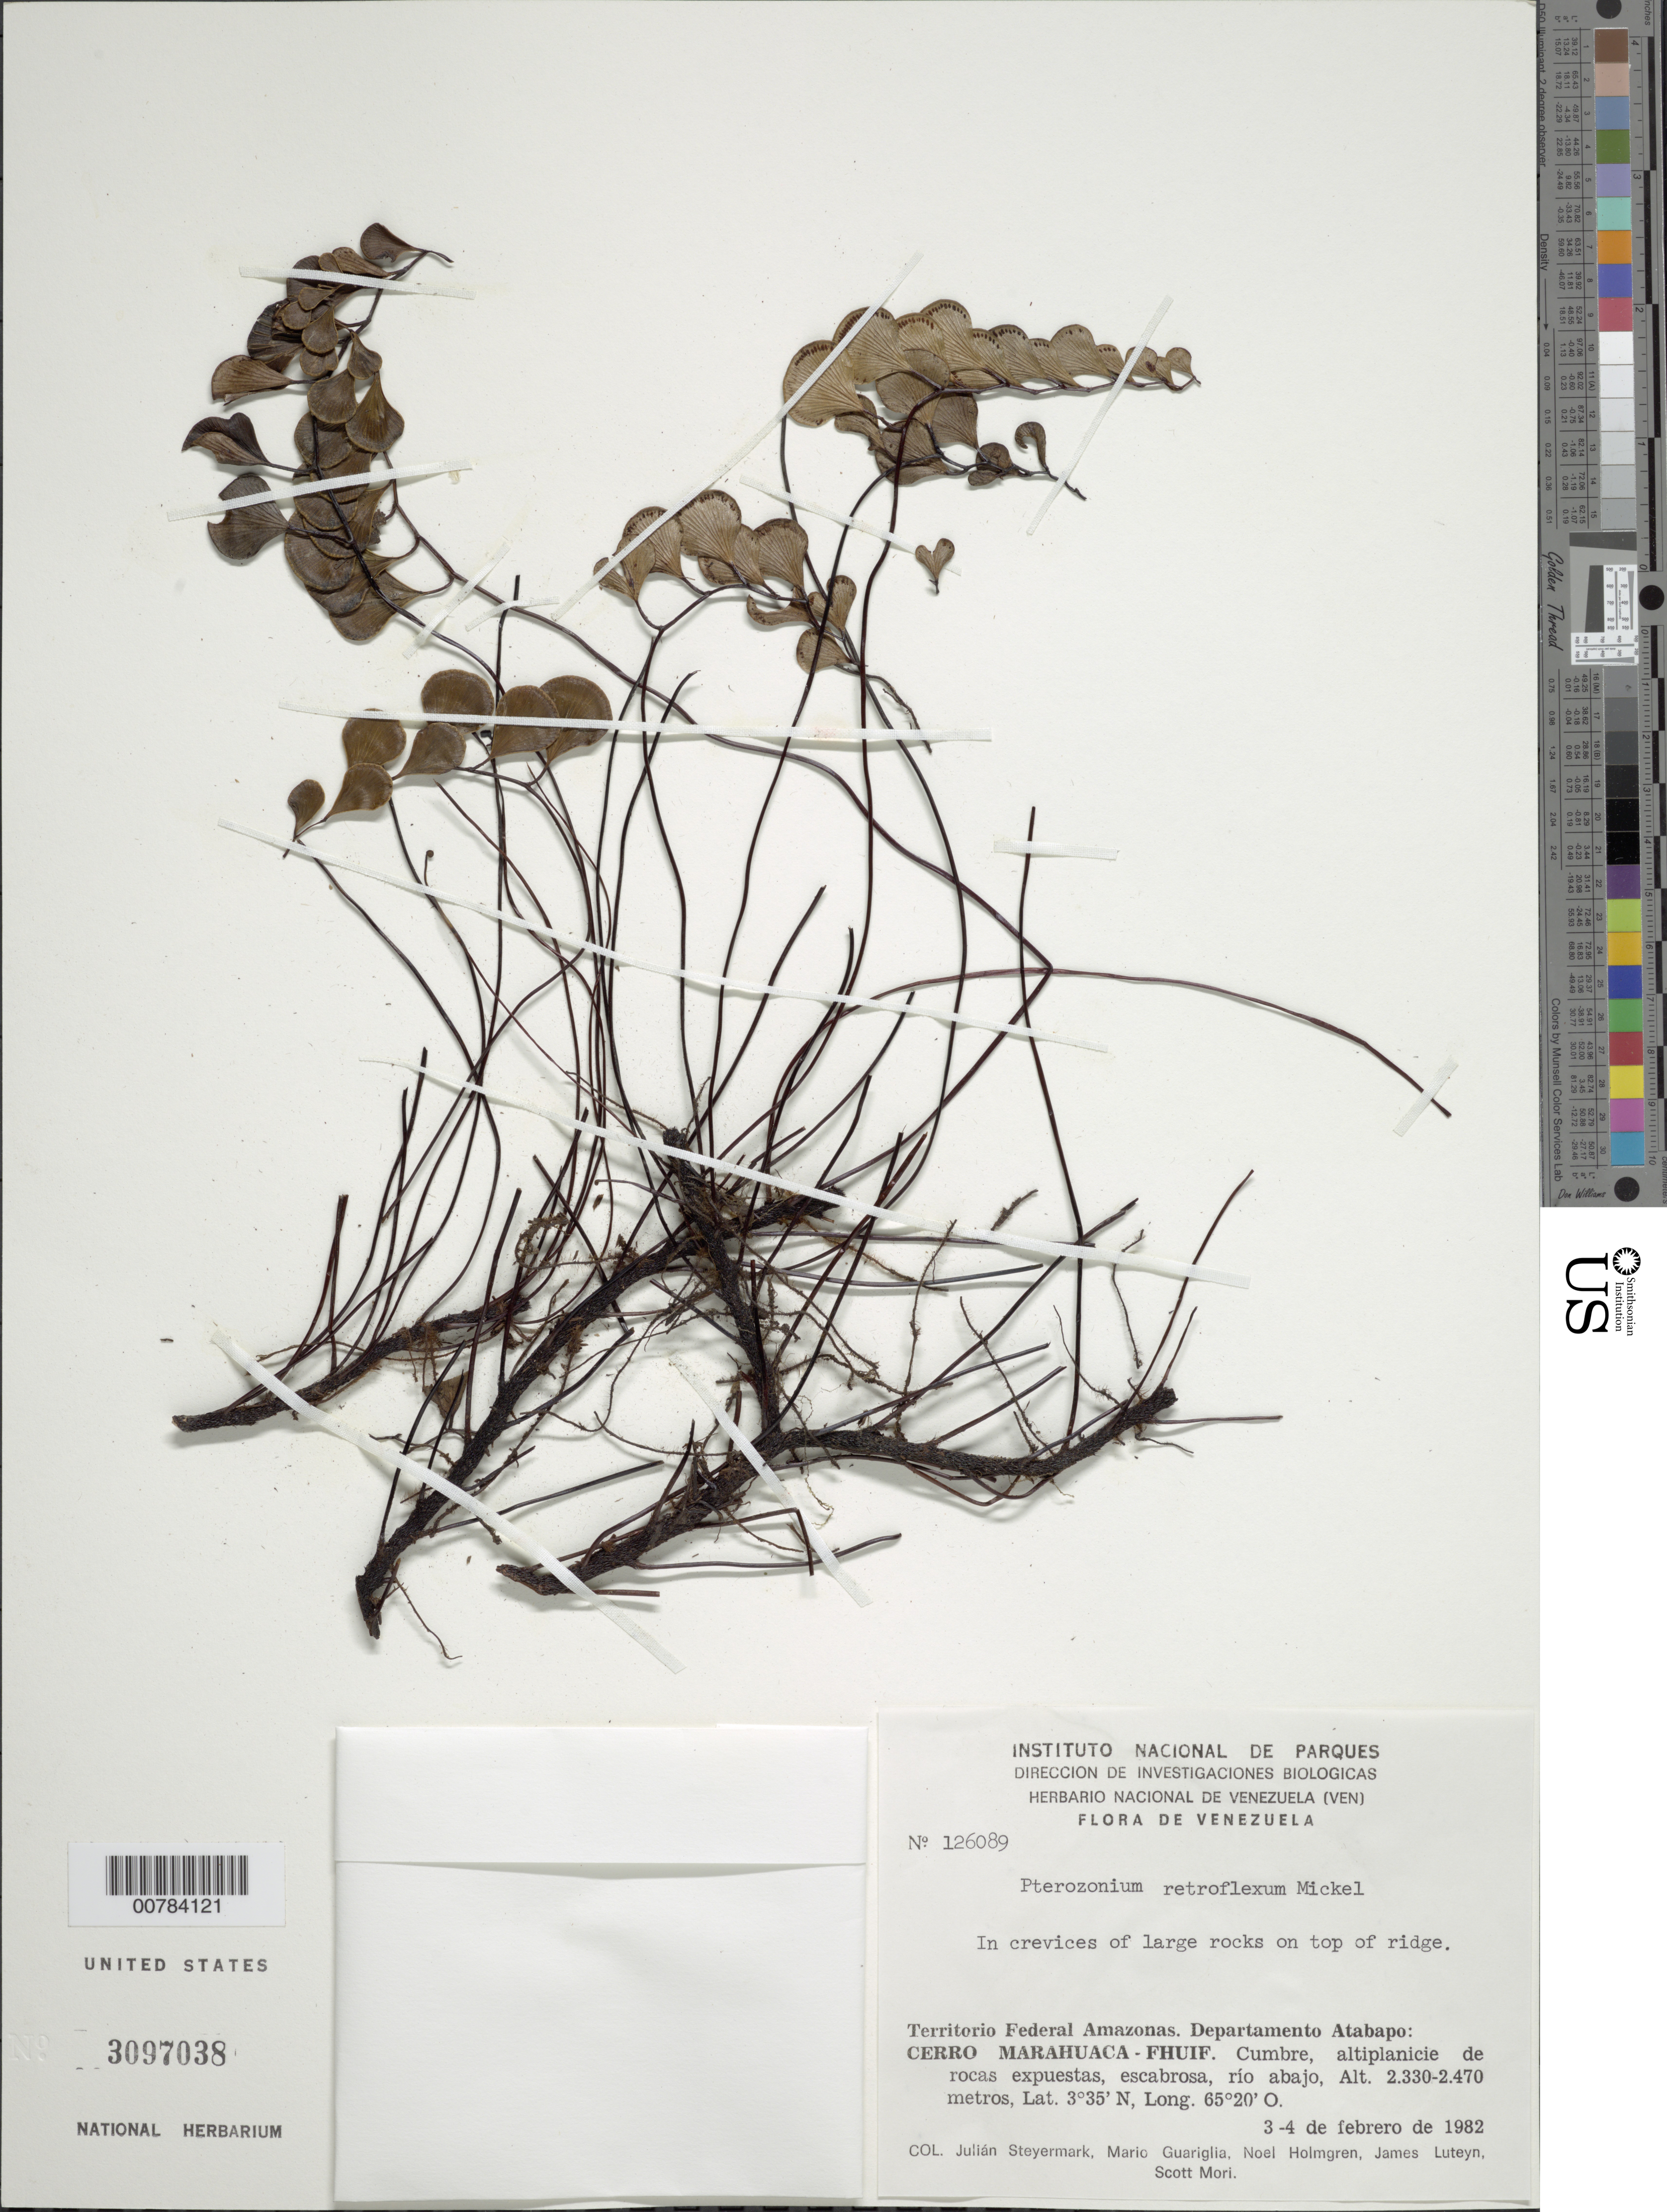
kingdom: Plantae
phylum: Tracheophyta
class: Polypodiopsida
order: Polypodiales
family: Pteridaceae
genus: Pterozonium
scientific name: Pterozonium retroflexum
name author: Mickel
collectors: J. Steyermark, M. Guariglia P., N. H. Holmgren, J. L. Luteyn & S. Mori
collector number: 126089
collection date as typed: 3-Feb-82 to 4-Feb-82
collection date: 1982-02-03/1982-02-04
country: Venezuela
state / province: Amazonas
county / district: Atabapo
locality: Cerro Marahuaca-Fhuif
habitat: Cumbre, de rocas expuestas, escabrosa, rio abajo, crvices of bluffs along stream near top of ridge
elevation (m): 2330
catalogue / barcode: US 3097038